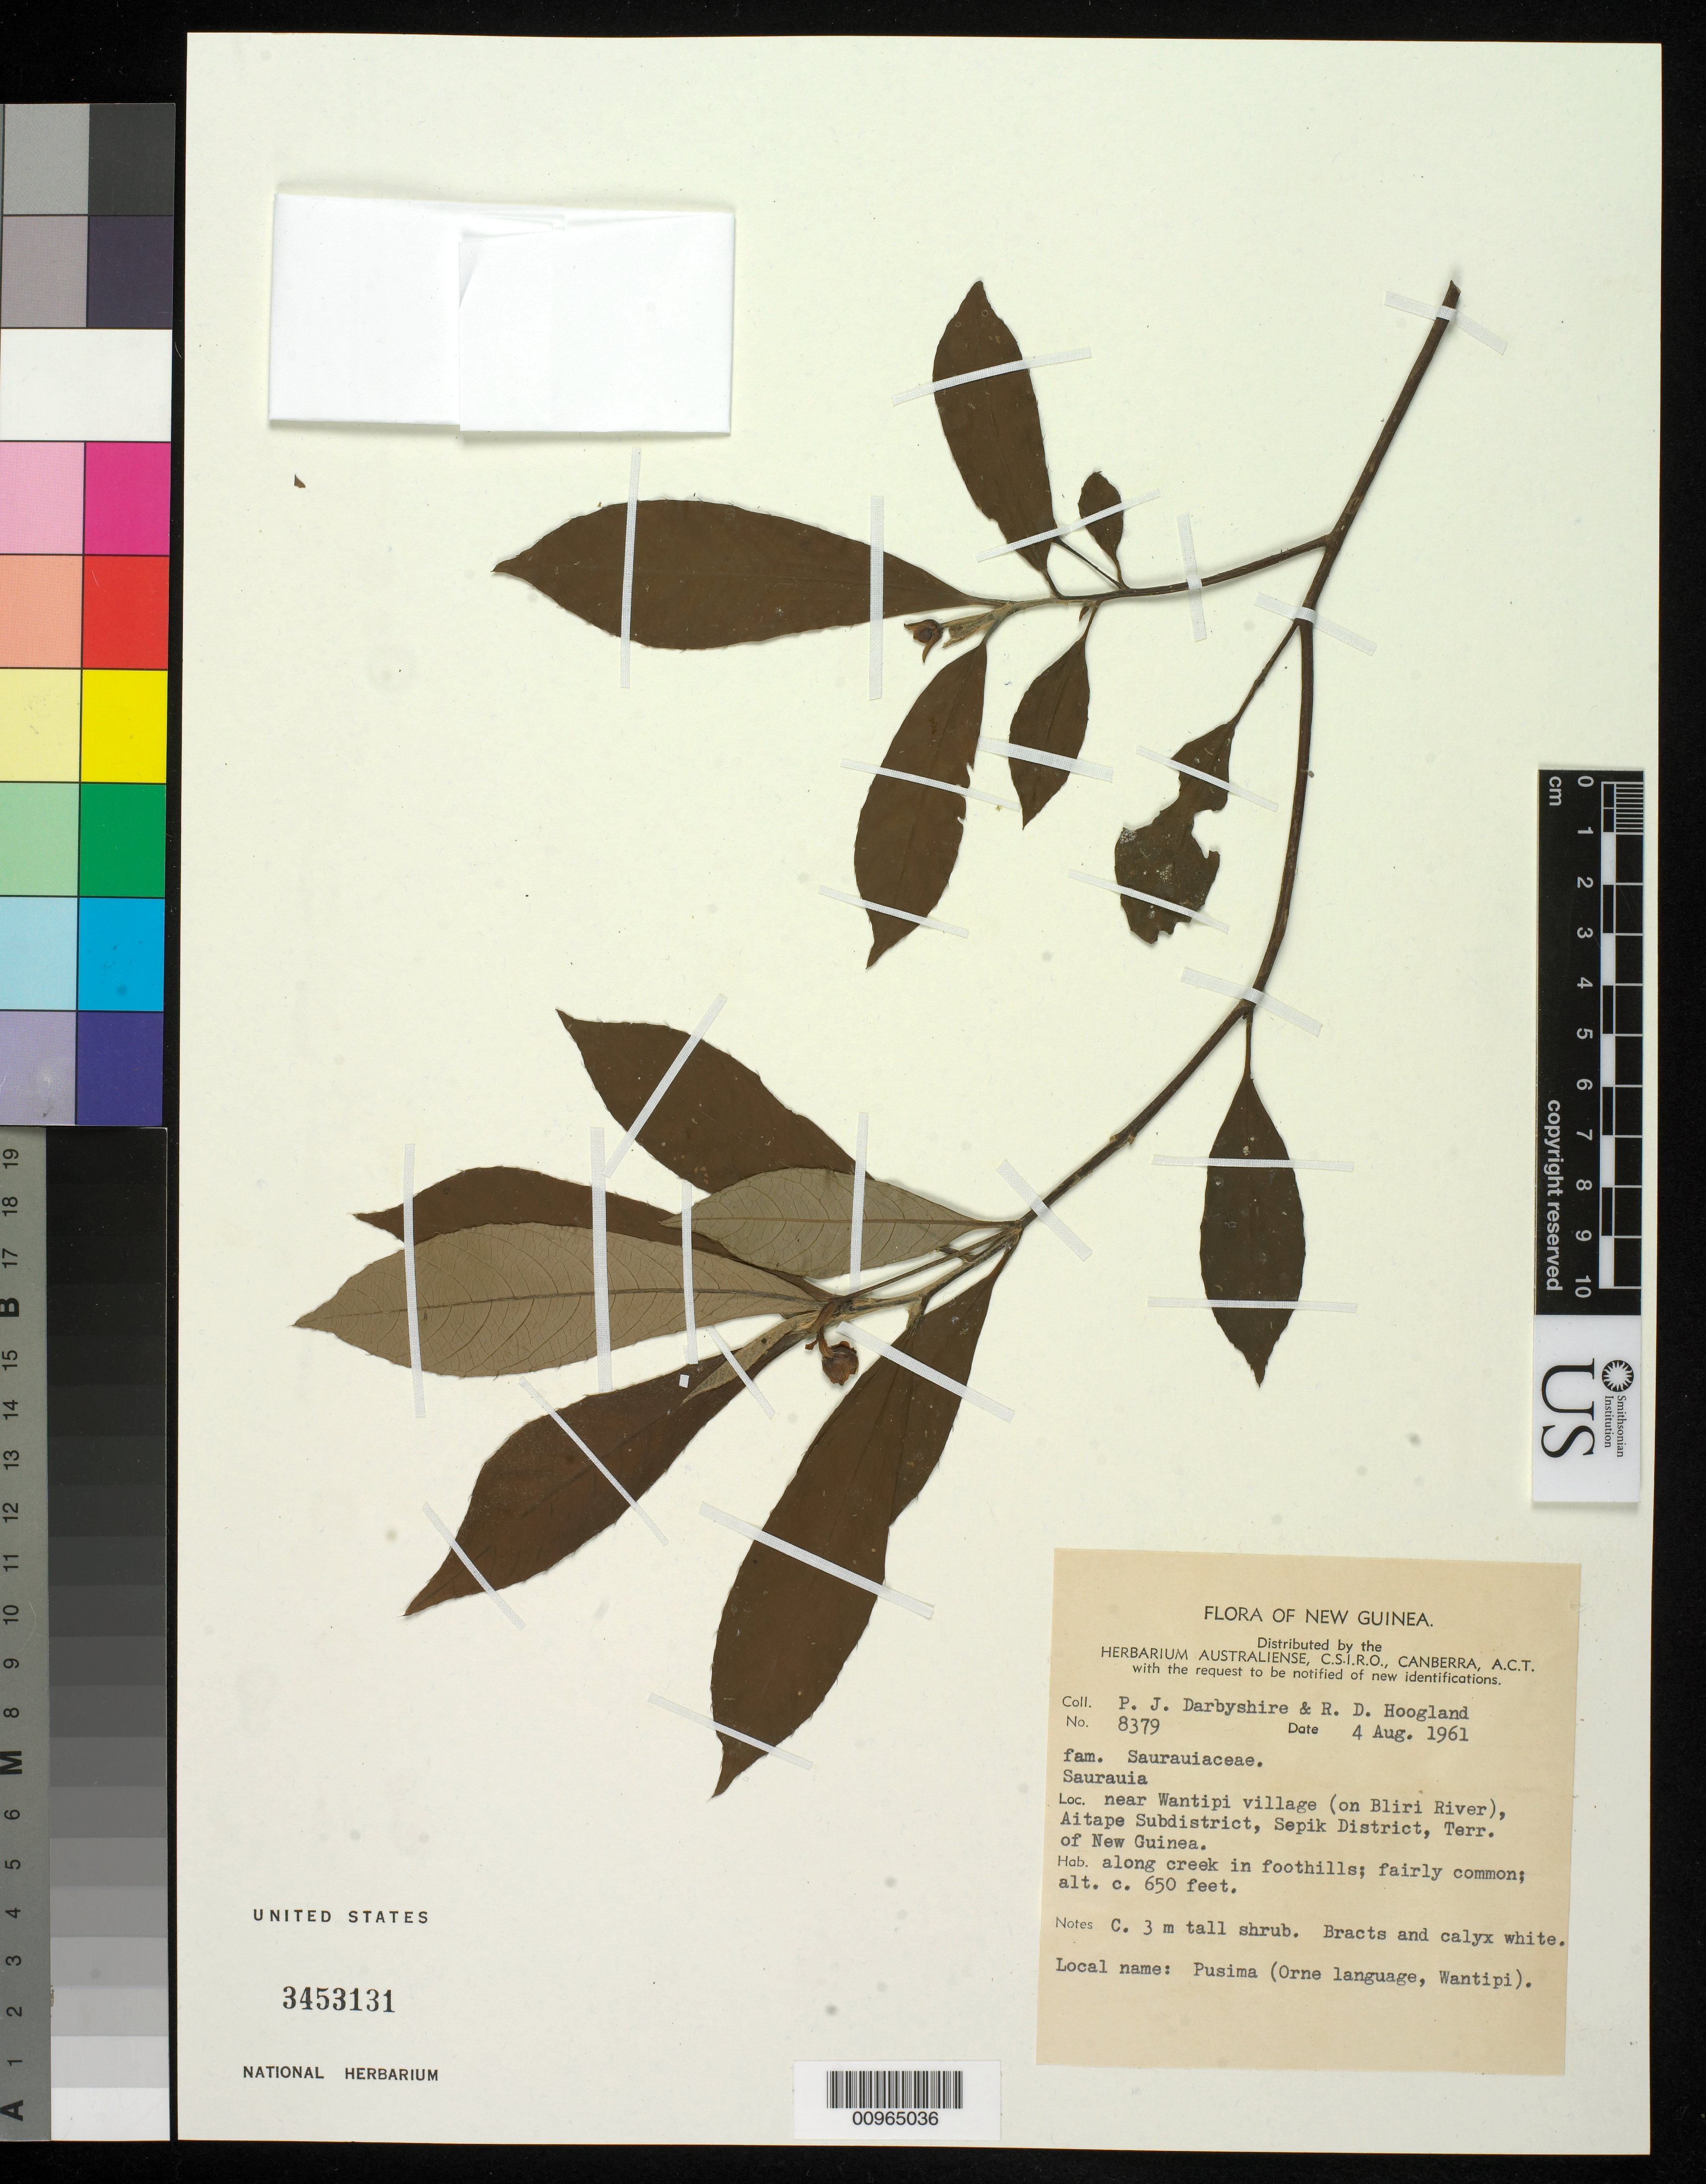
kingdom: Plantae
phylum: Tracheophyta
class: Magnoliopsida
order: Ericales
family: Actinidiaceae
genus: Saurauia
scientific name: Saurauia sp.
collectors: P. Darbyshire & R. D. Hoogland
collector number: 8379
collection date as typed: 04 Aug 1961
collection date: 1961-08-04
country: Papua New Guinea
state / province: Sandaun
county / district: Aitape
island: New Guinea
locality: Near Wantipi village (on Bliri River)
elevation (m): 198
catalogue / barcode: US 3453131